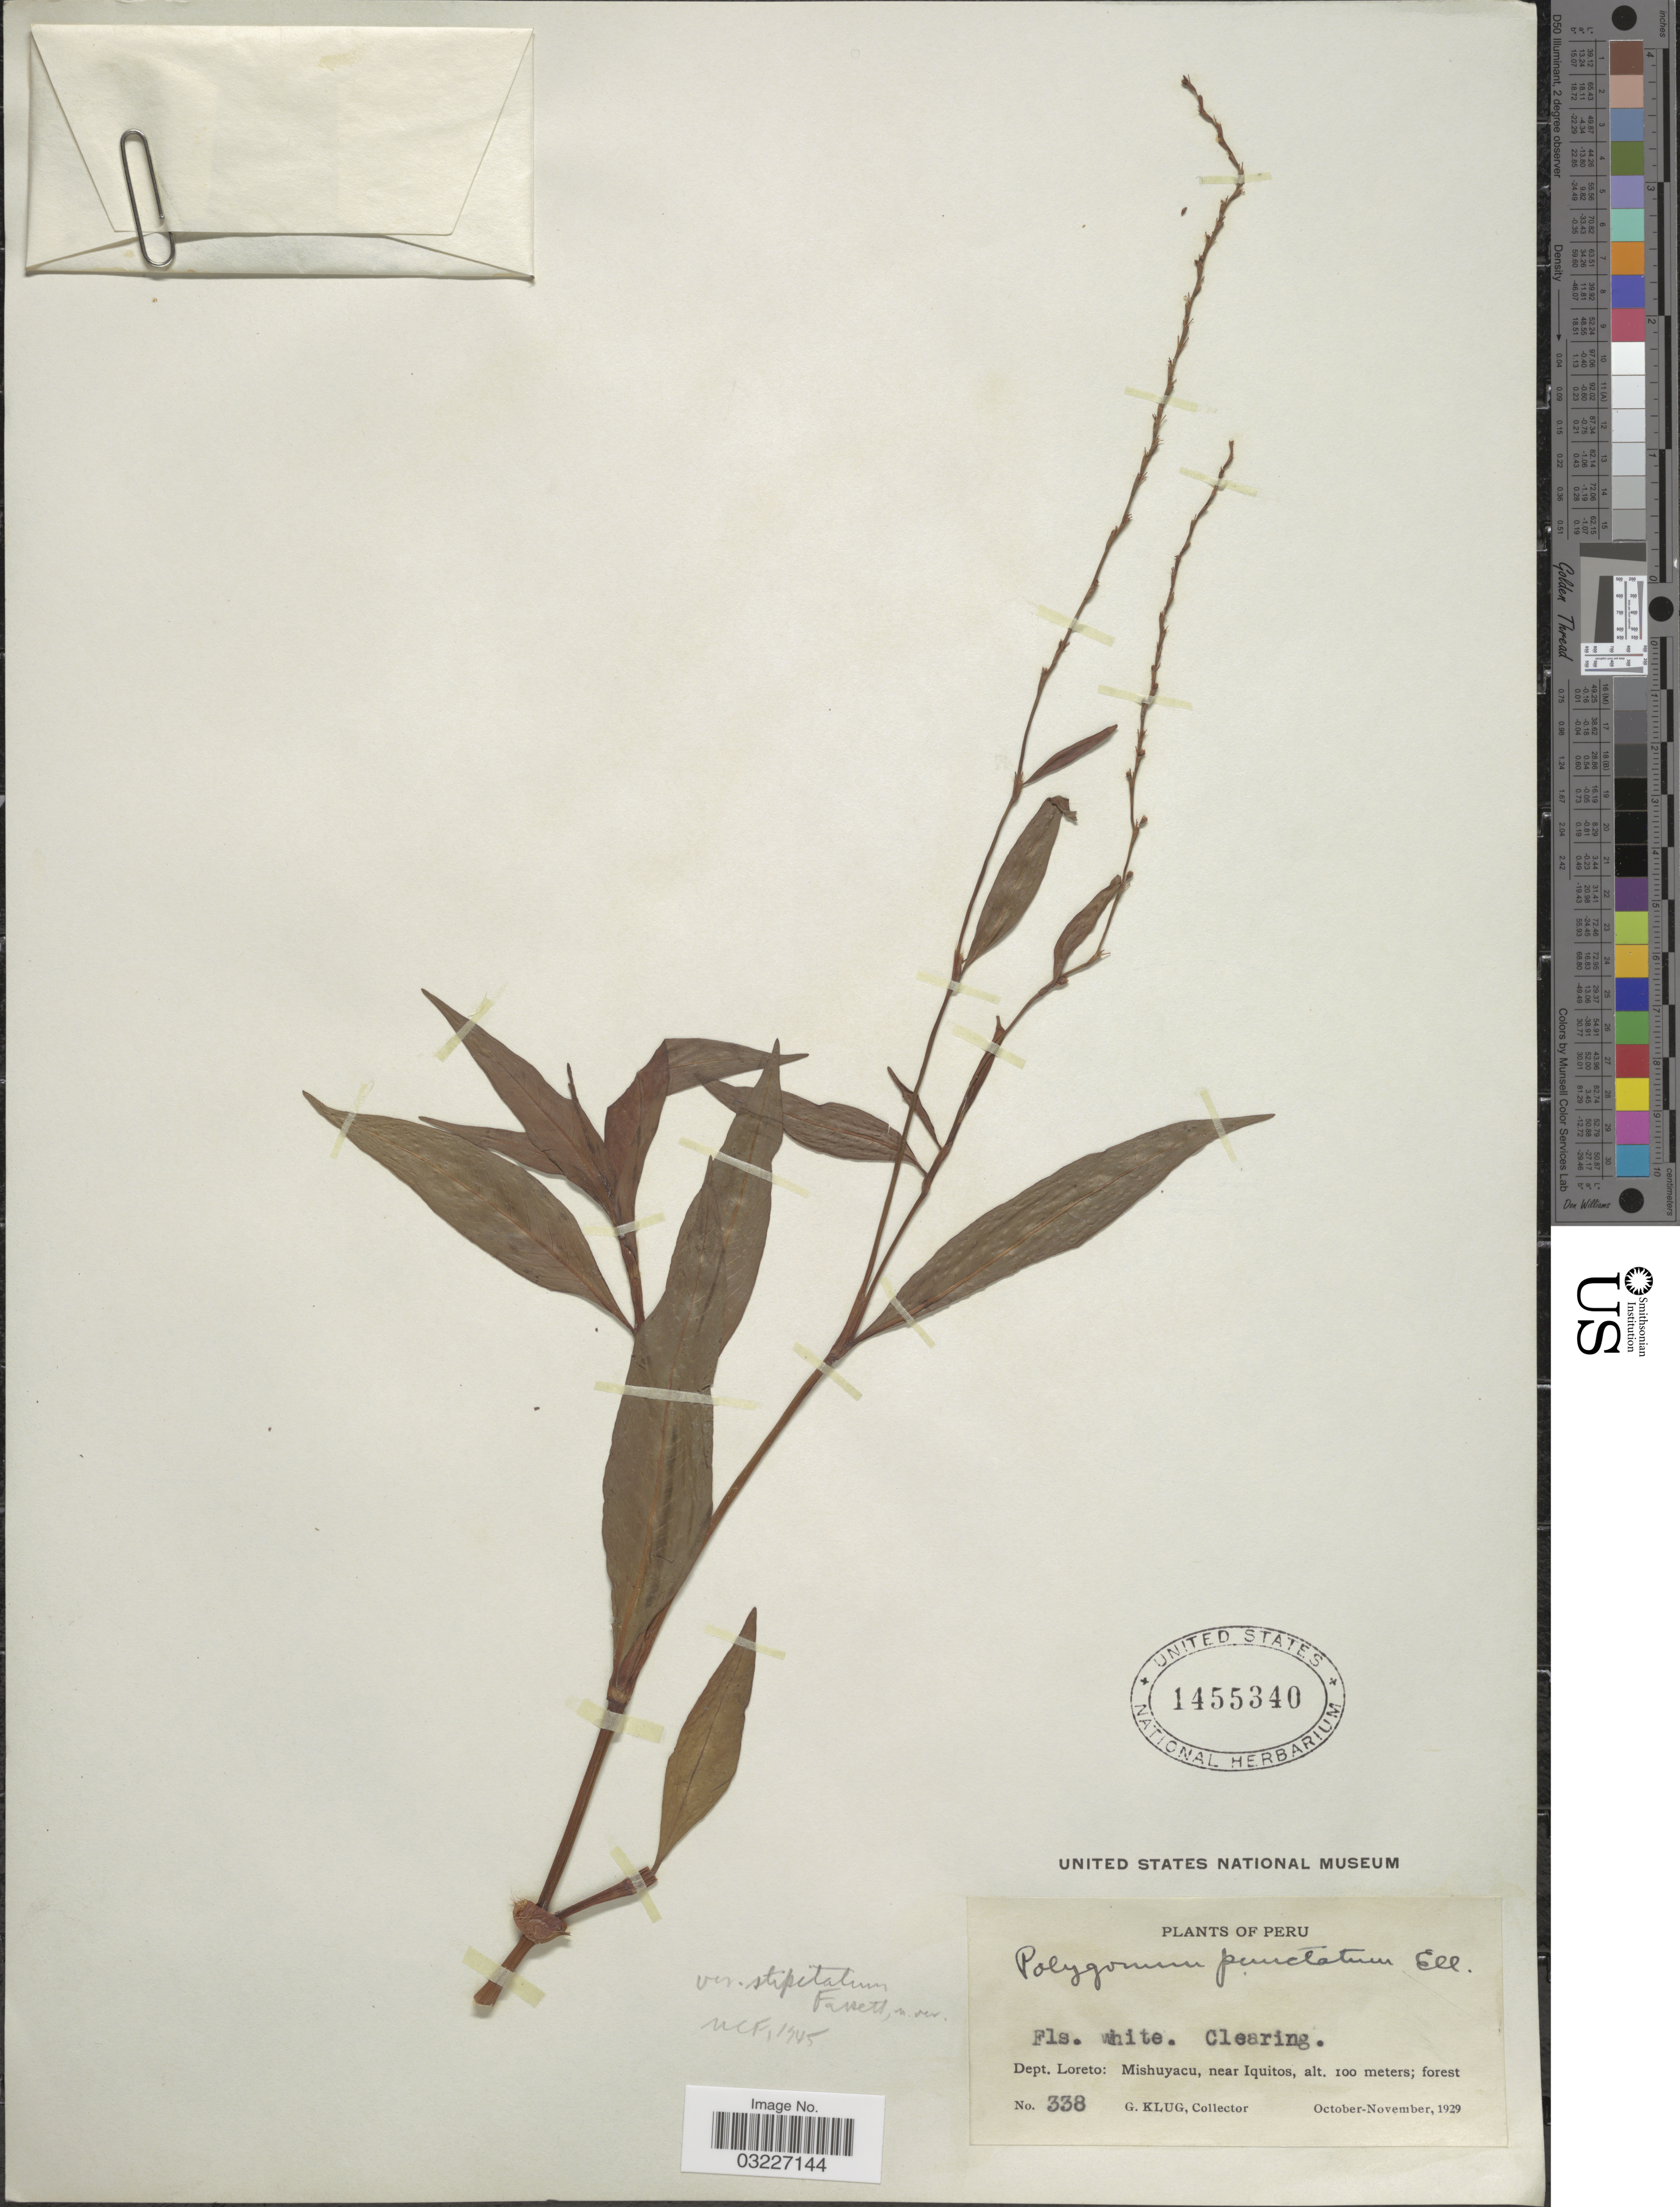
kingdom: Plantae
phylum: Tracheophyta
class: Magnoliopsida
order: Caryophyllales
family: Polygonaceae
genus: Persicaria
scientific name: Persicaria punctata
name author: (Elliott) Small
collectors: G. Klug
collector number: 338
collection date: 1929-10/1929-11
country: Peru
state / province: Loreto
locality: Dept. Loreto: Mishuyacu, near Iquitos.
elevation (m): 100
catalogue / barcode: US 1455340